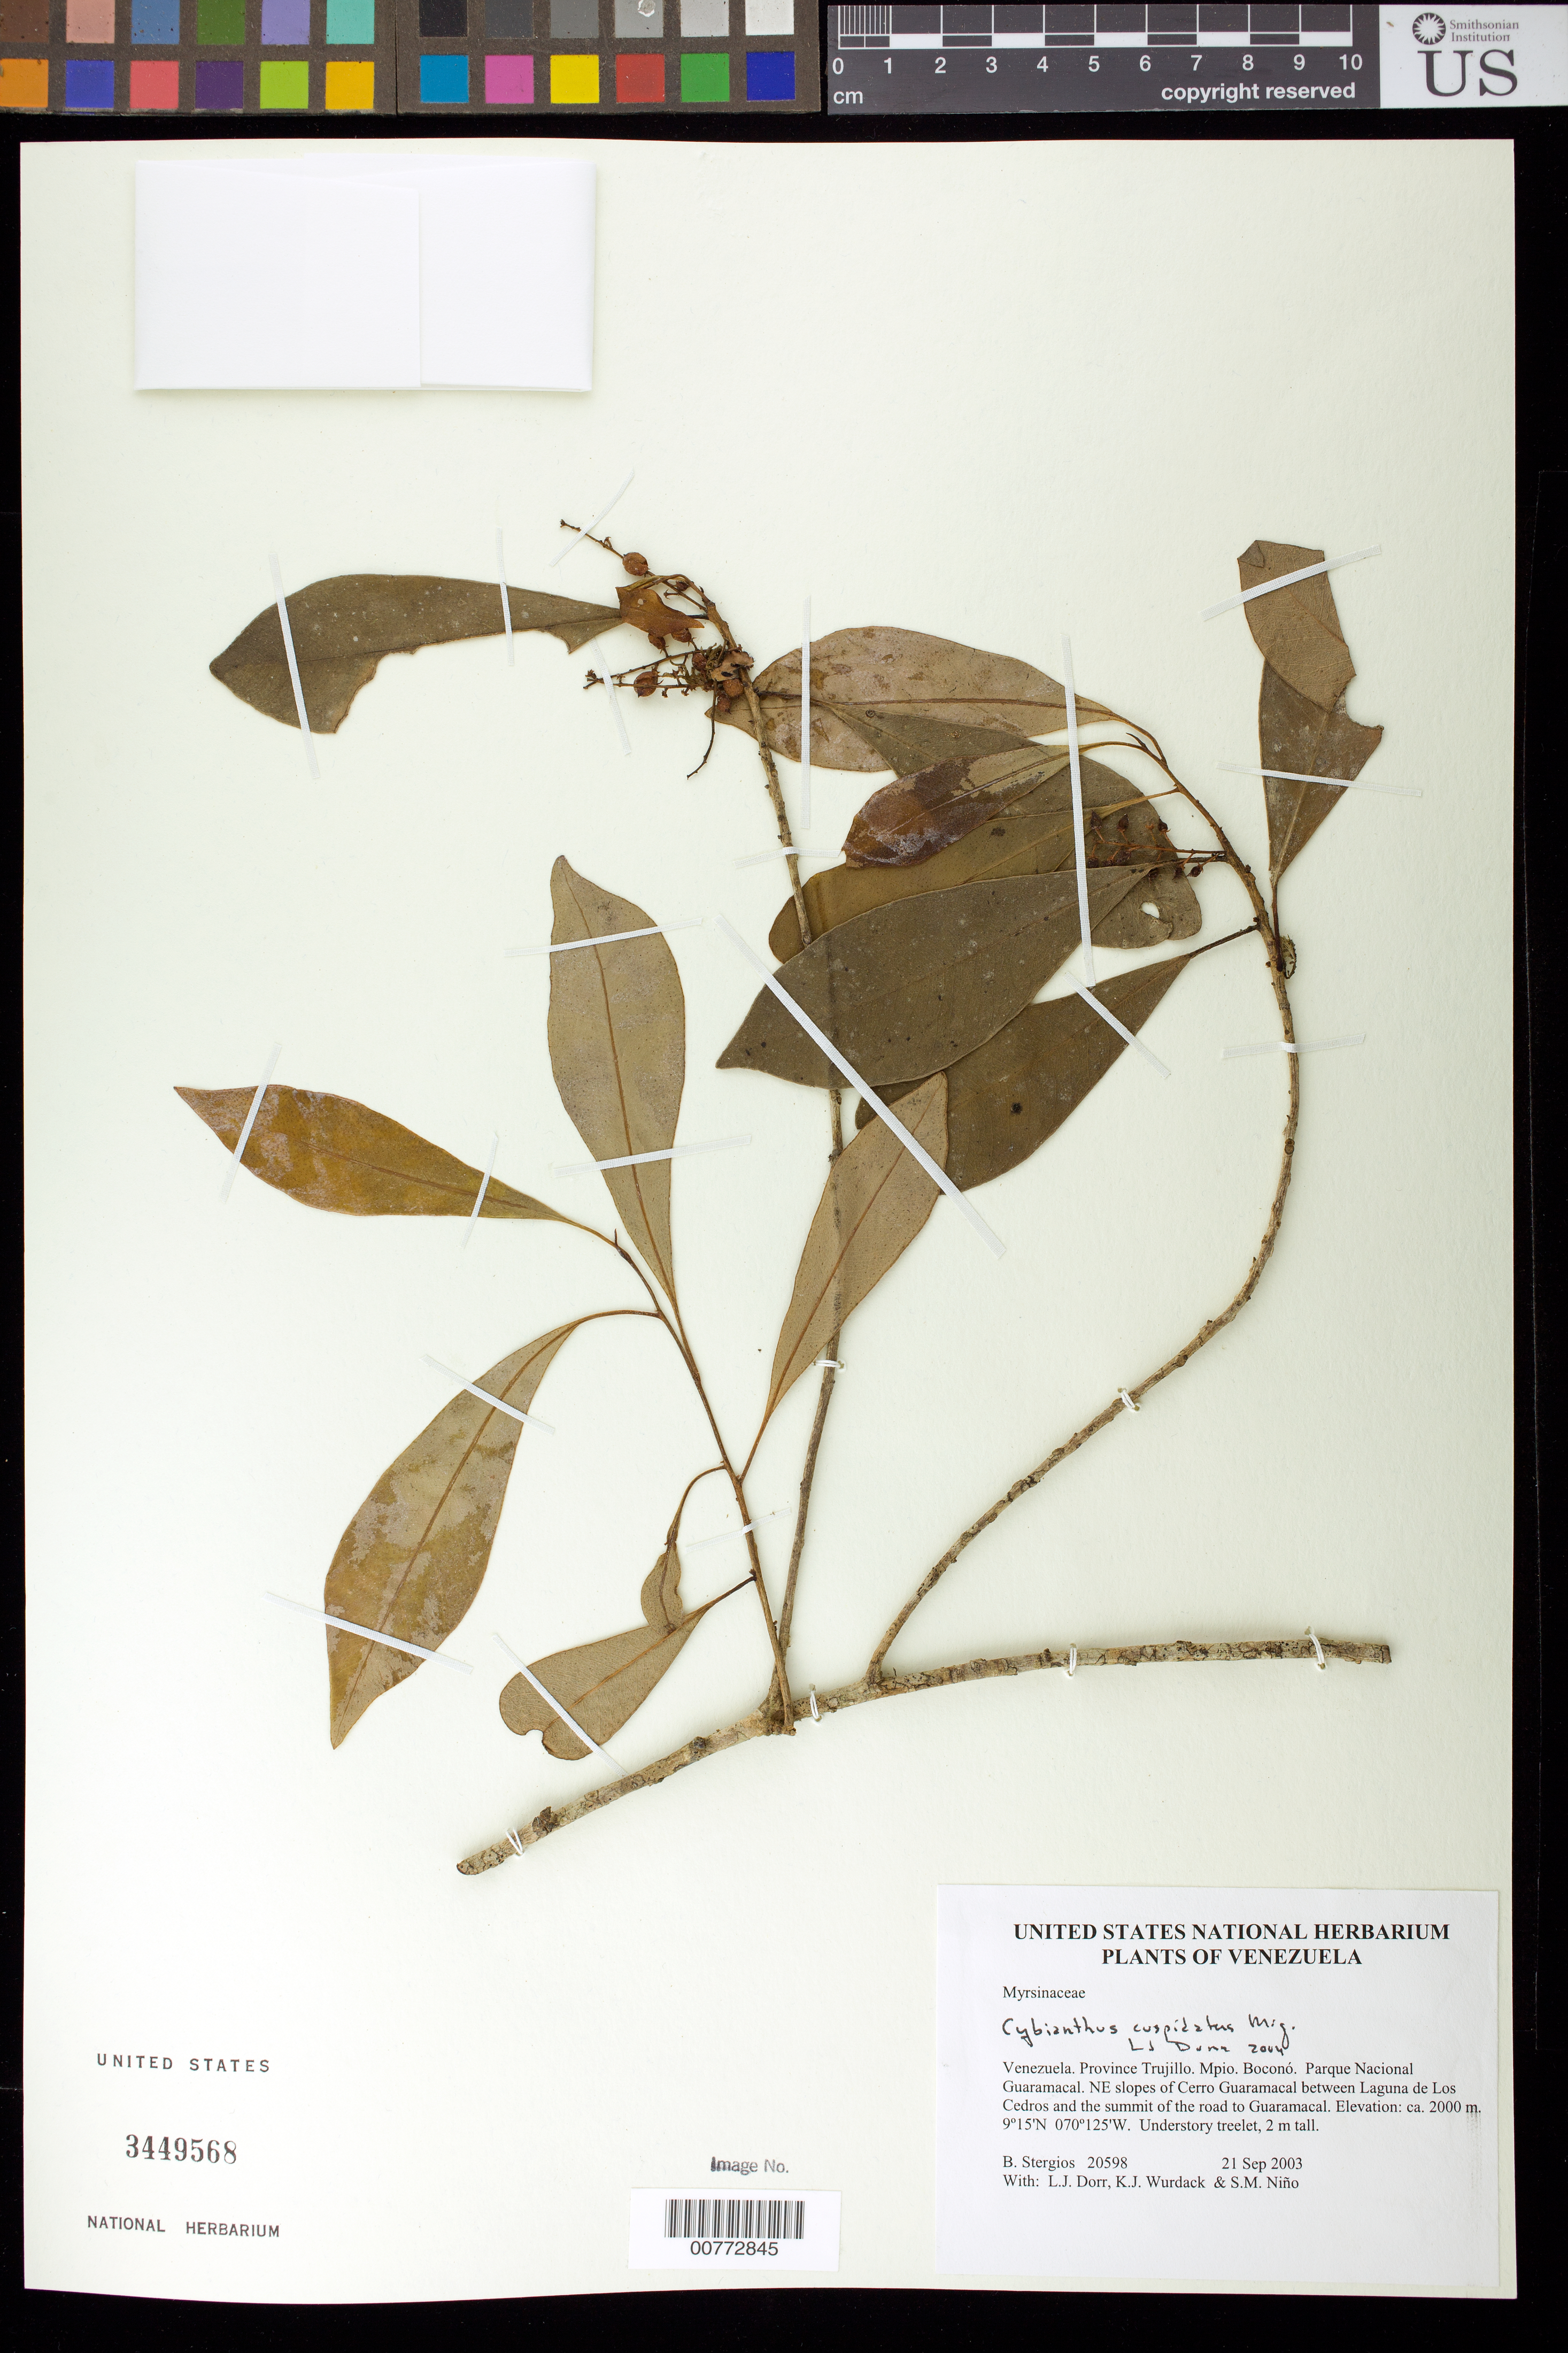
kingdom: Plantae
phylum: Tracheophyta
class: Magnoliopsida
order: Ericales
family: Primulaceae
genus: Cybianthus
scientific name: Cybianthus cuspidatus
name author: Miq.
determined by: Dorr, L. J., (BOT), Smithsonian Institution - National Museum of Natural History (UNITED STATES)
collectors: B. G. Stergios, L. J. Dorr, K. Wurdack & S. M. Niño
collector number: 20598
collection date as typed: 21 Sep 2003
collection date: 2003-09-21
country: Venezuela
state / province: Trujillo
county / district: Boconó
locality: Parque Nacional Guaramacal. NE slopes of Cerro Guaramacal between Laguna de Los Cedros and the summit of the road to Guaramacal.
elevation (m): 2000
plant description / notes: PORT, US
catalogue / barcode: US 3449568